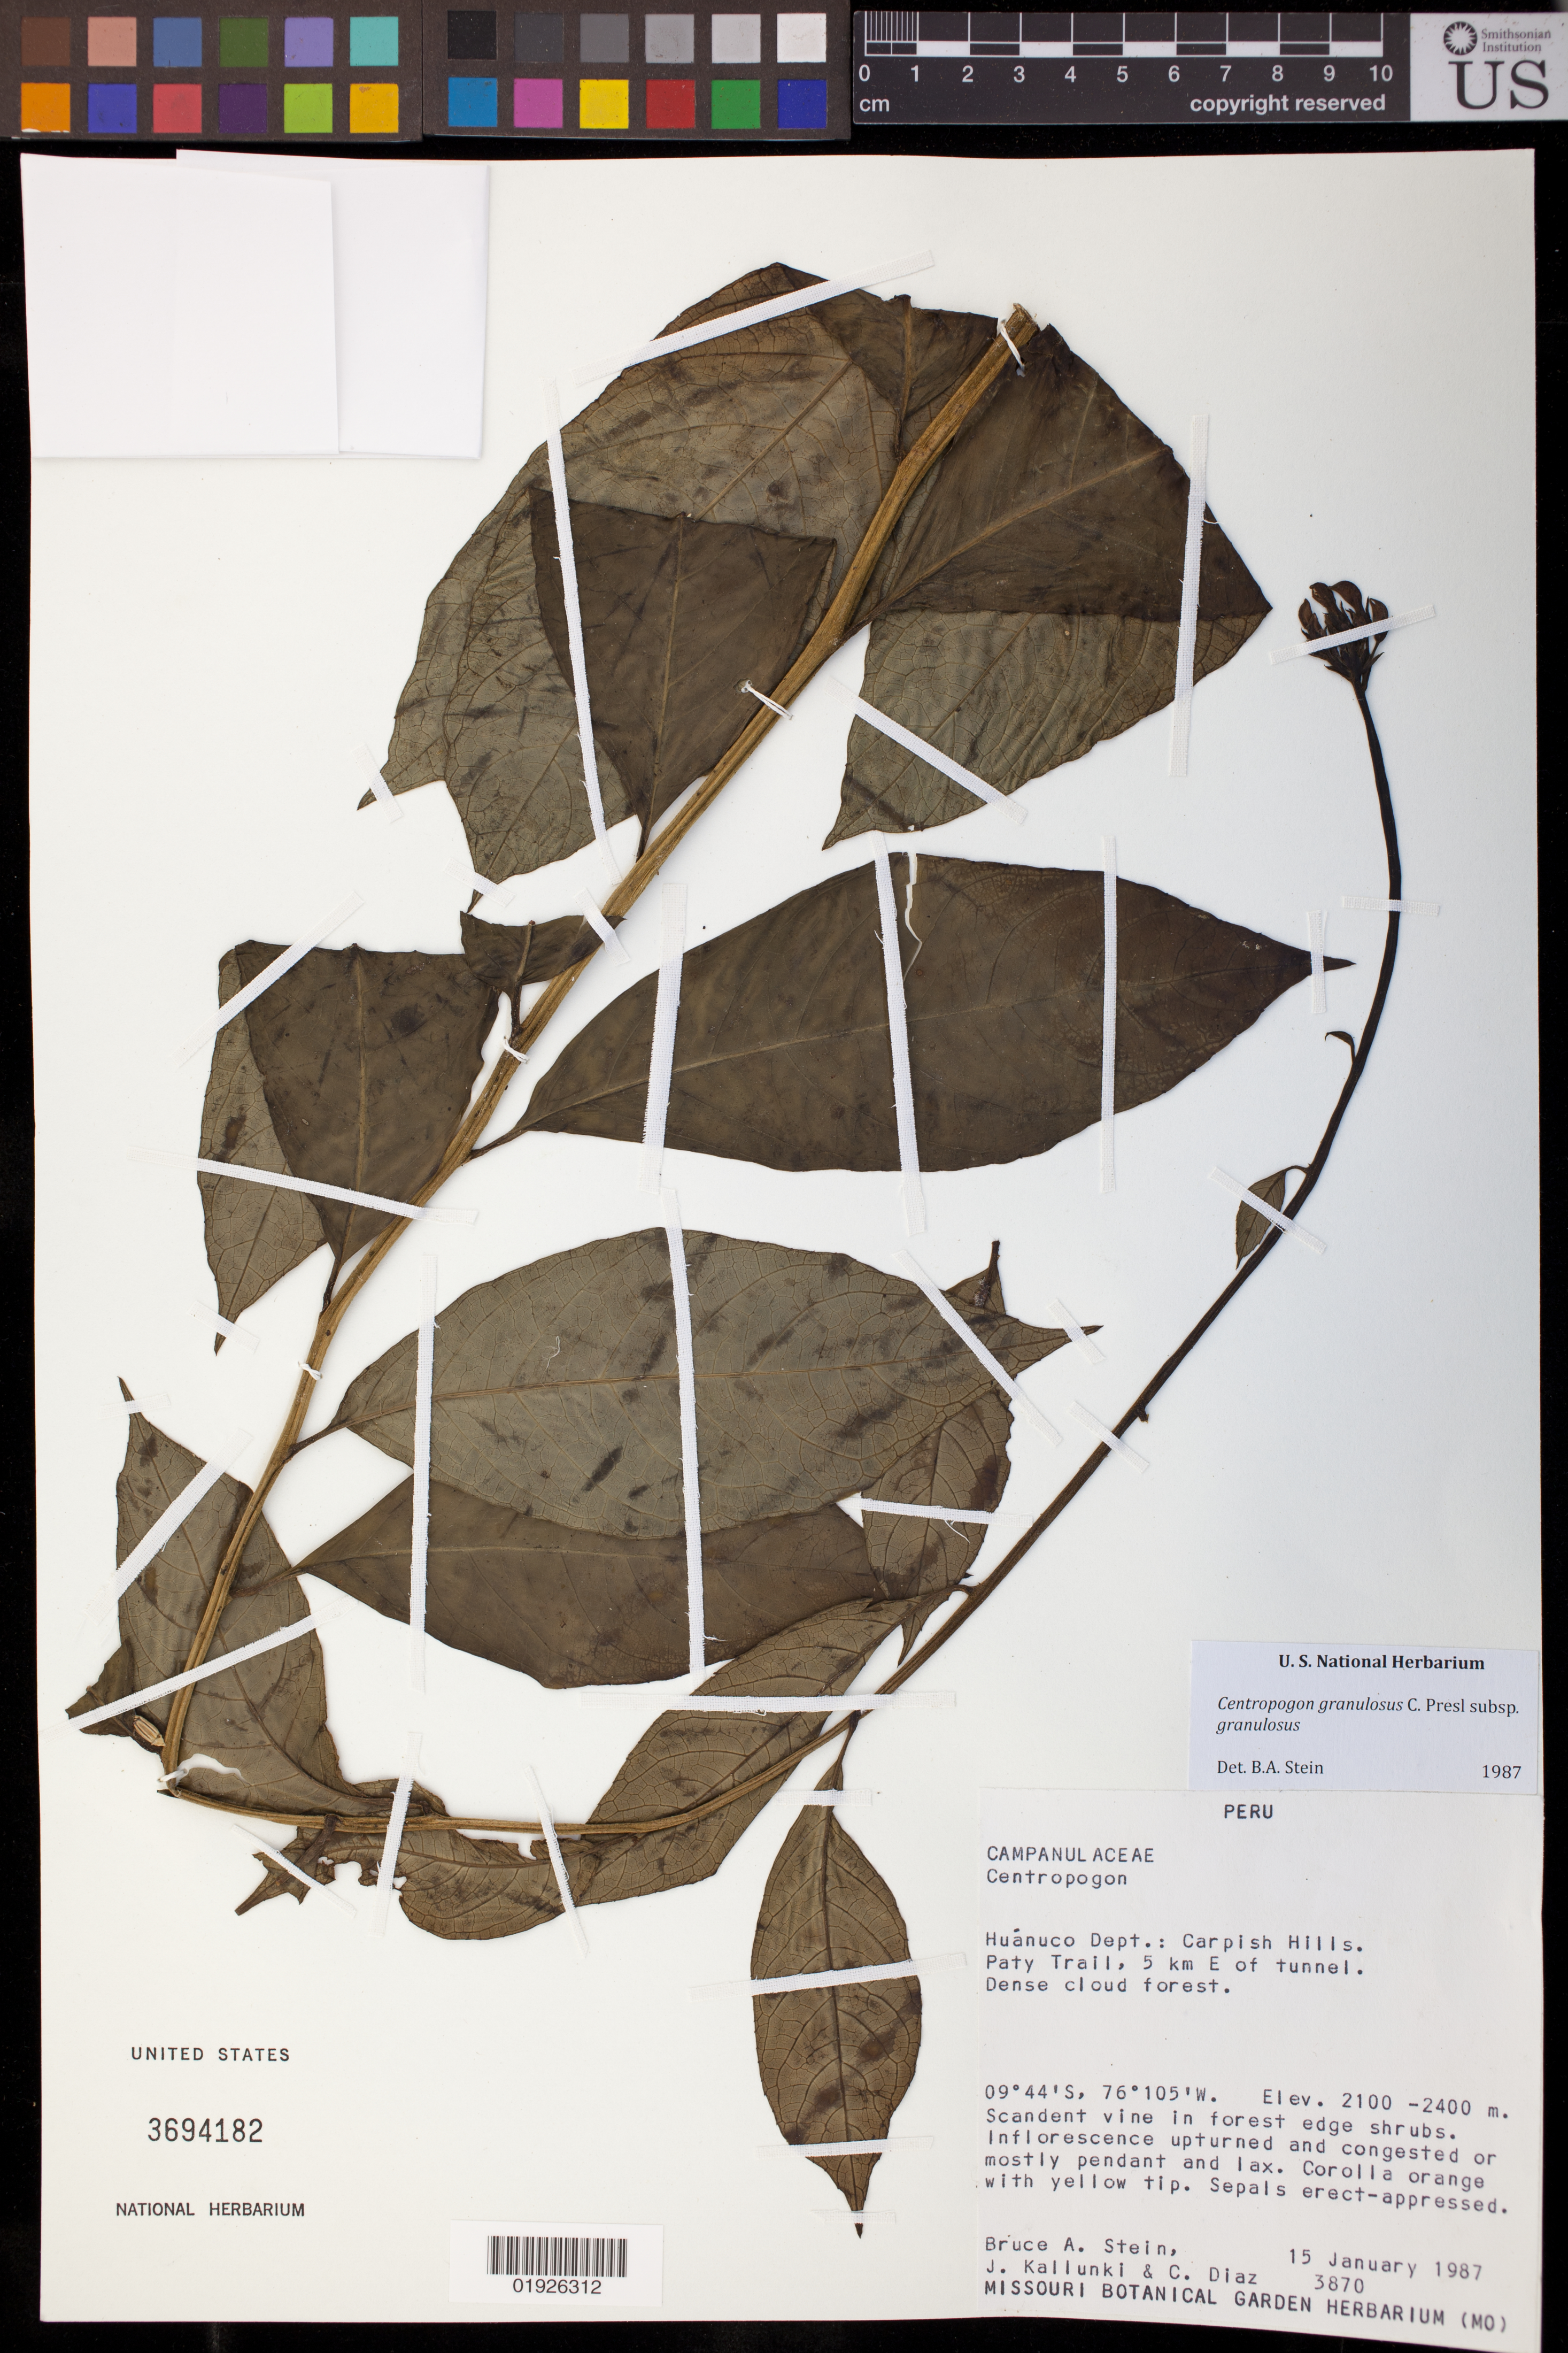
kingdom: Plantae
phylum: Tracheophyta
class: Magnoliopsida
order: Asterales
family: Campanulaceae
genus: Centropogon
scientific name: Centropogon granulosus subsp. granulosus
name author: C. Presl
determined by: Stein, B. A., Senior Director, Climate Adaptation and Resilience, National Wildlife Federation (UNITED STATES)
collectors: B. A. Stein, J. Kallunki & C. Díaz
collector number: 3870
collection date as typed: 15 Jan 1987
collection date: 1987-01-15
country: Peru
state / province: Huánuco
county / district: Huánuco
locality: Carpish Hills, Paty Trail, 5 km E of tunnel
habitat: Dense cloud forest.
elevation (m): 2100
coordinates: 9 44 0 S, 76 105 W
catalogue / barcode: US 3694182